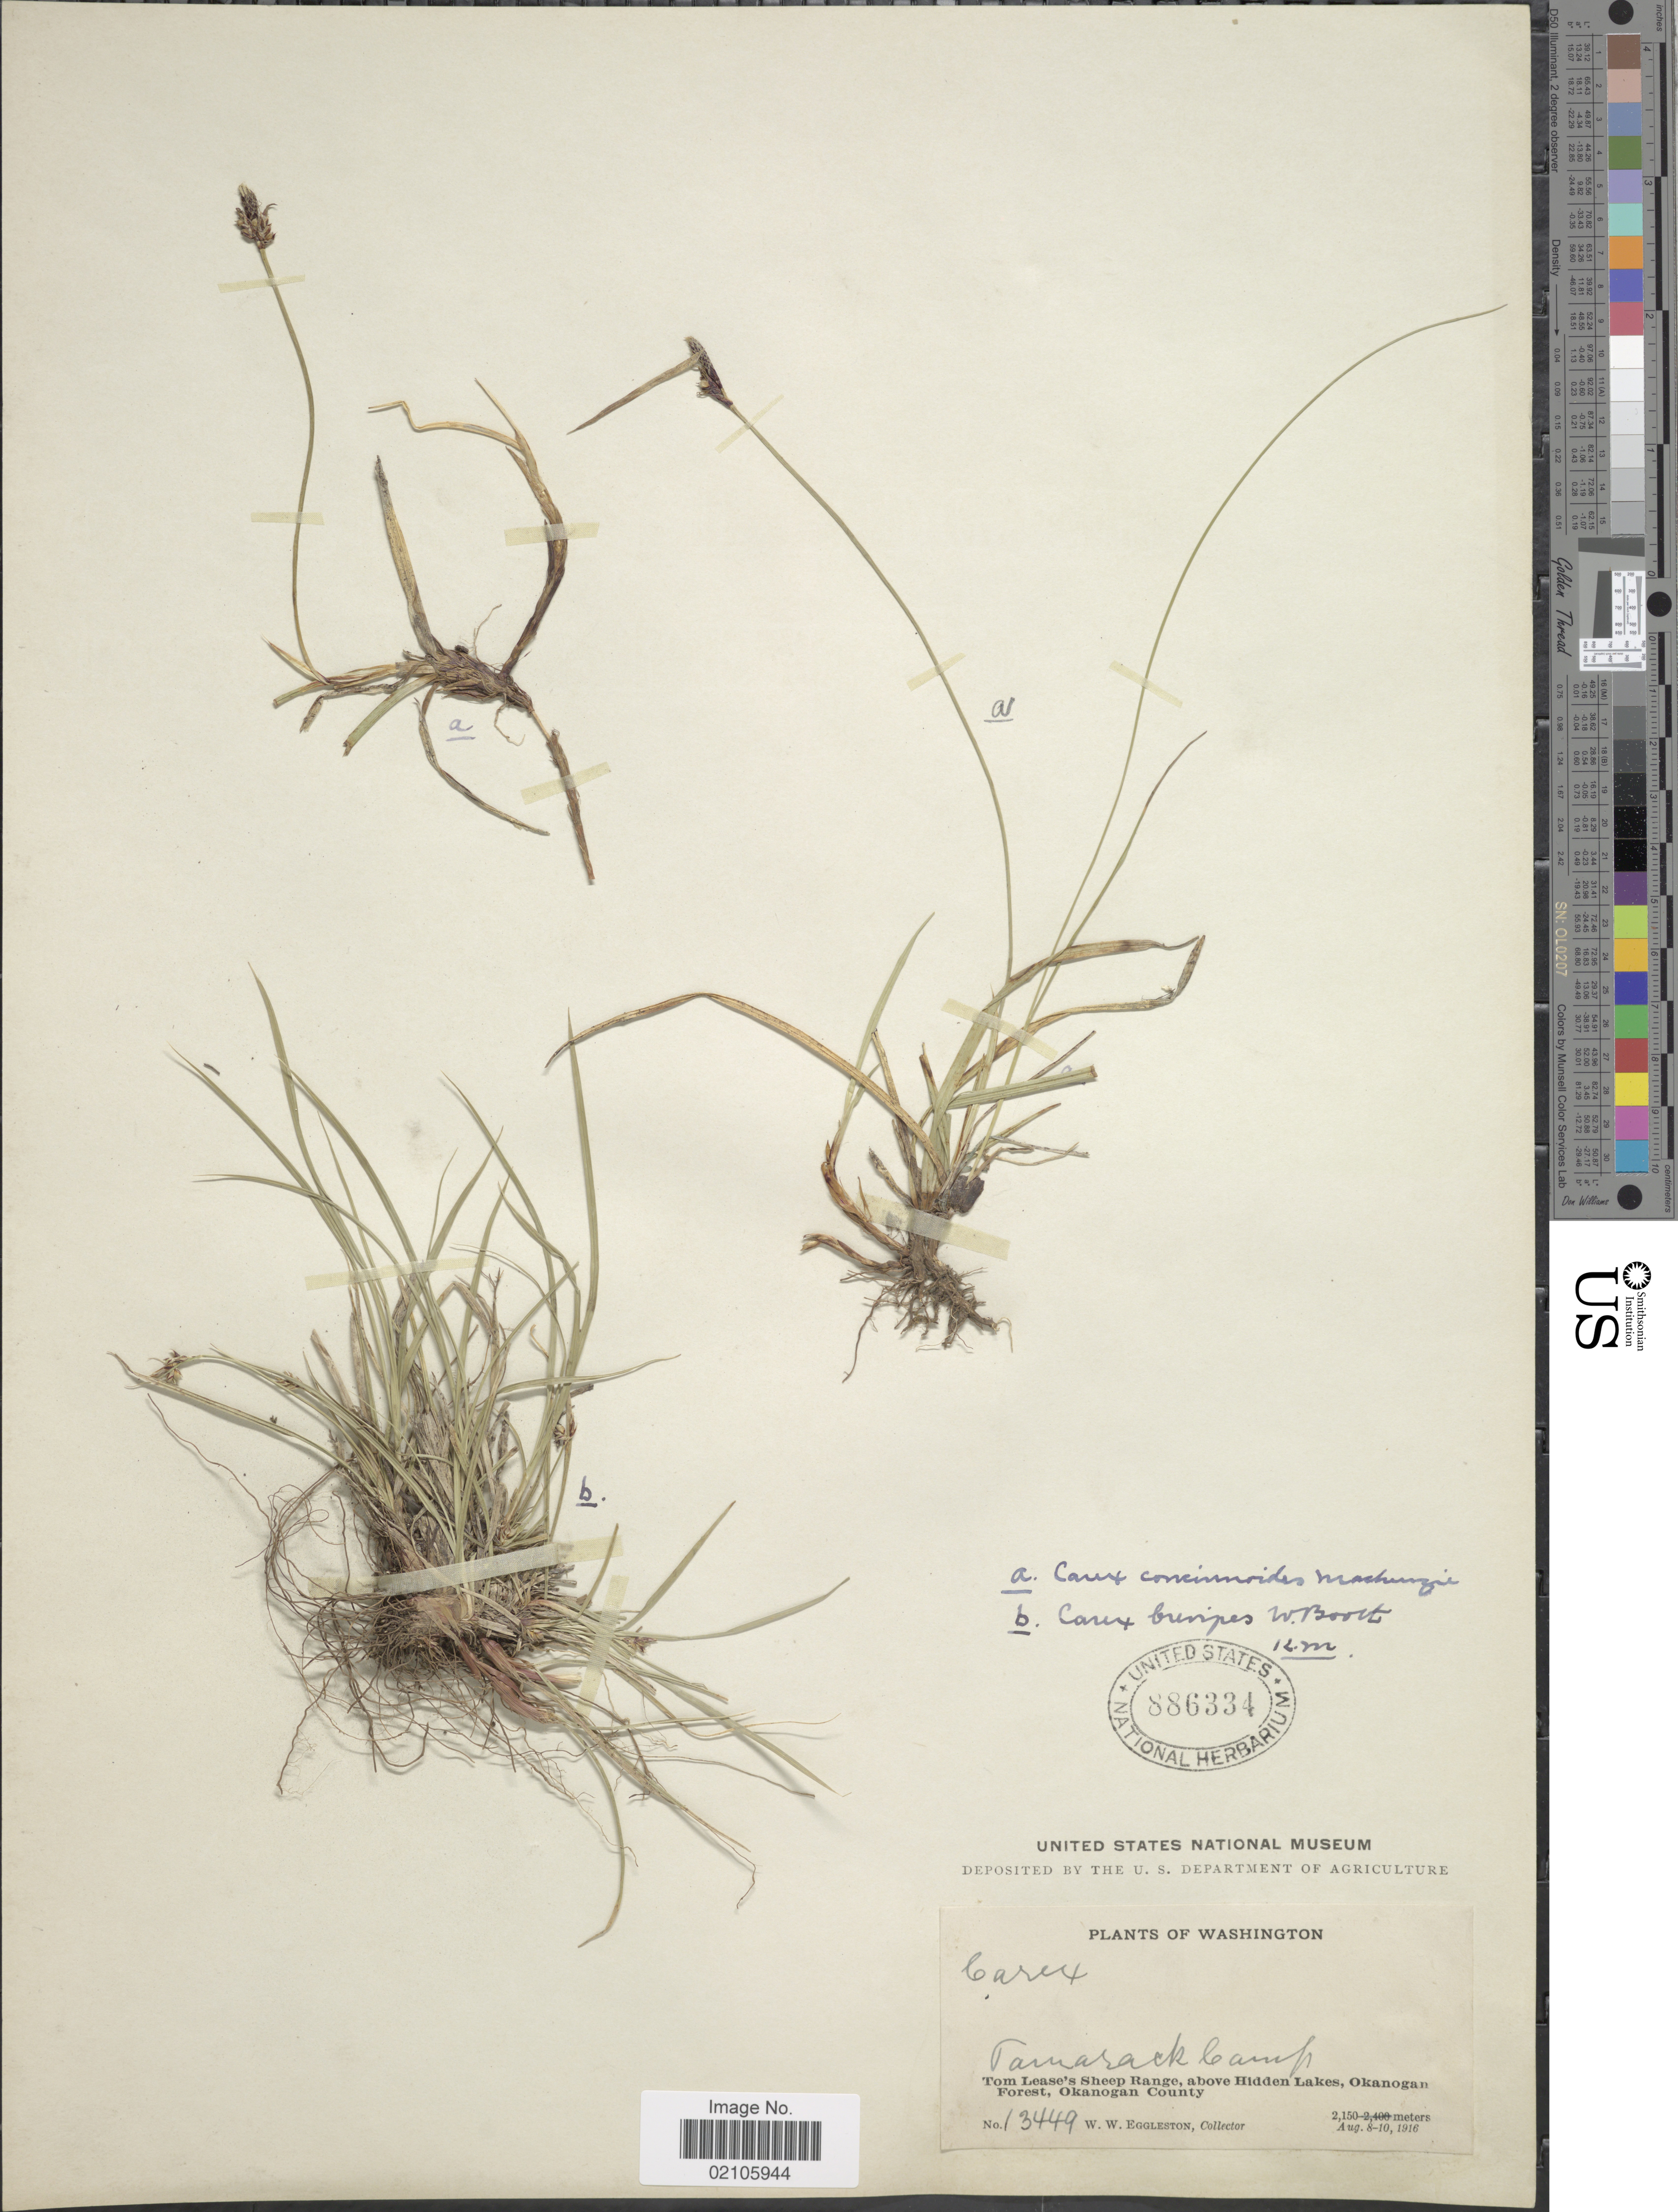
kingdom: Plantae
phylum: Tracheophyta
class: Liliopsida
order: Poales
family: Cyperaceae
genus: Carex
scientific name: Carex rossii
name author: Boott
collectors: W. W. Eggleston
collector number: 13449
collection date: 1916-08-08/1916-08-10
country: United States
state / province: Washington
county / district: Okanogan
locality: Tamarack Camp, Tom Lease's Sheep Range, above Hidden Lakes, Okanogan Forest, Okanogan County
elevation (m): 2150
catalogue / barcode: US 886334